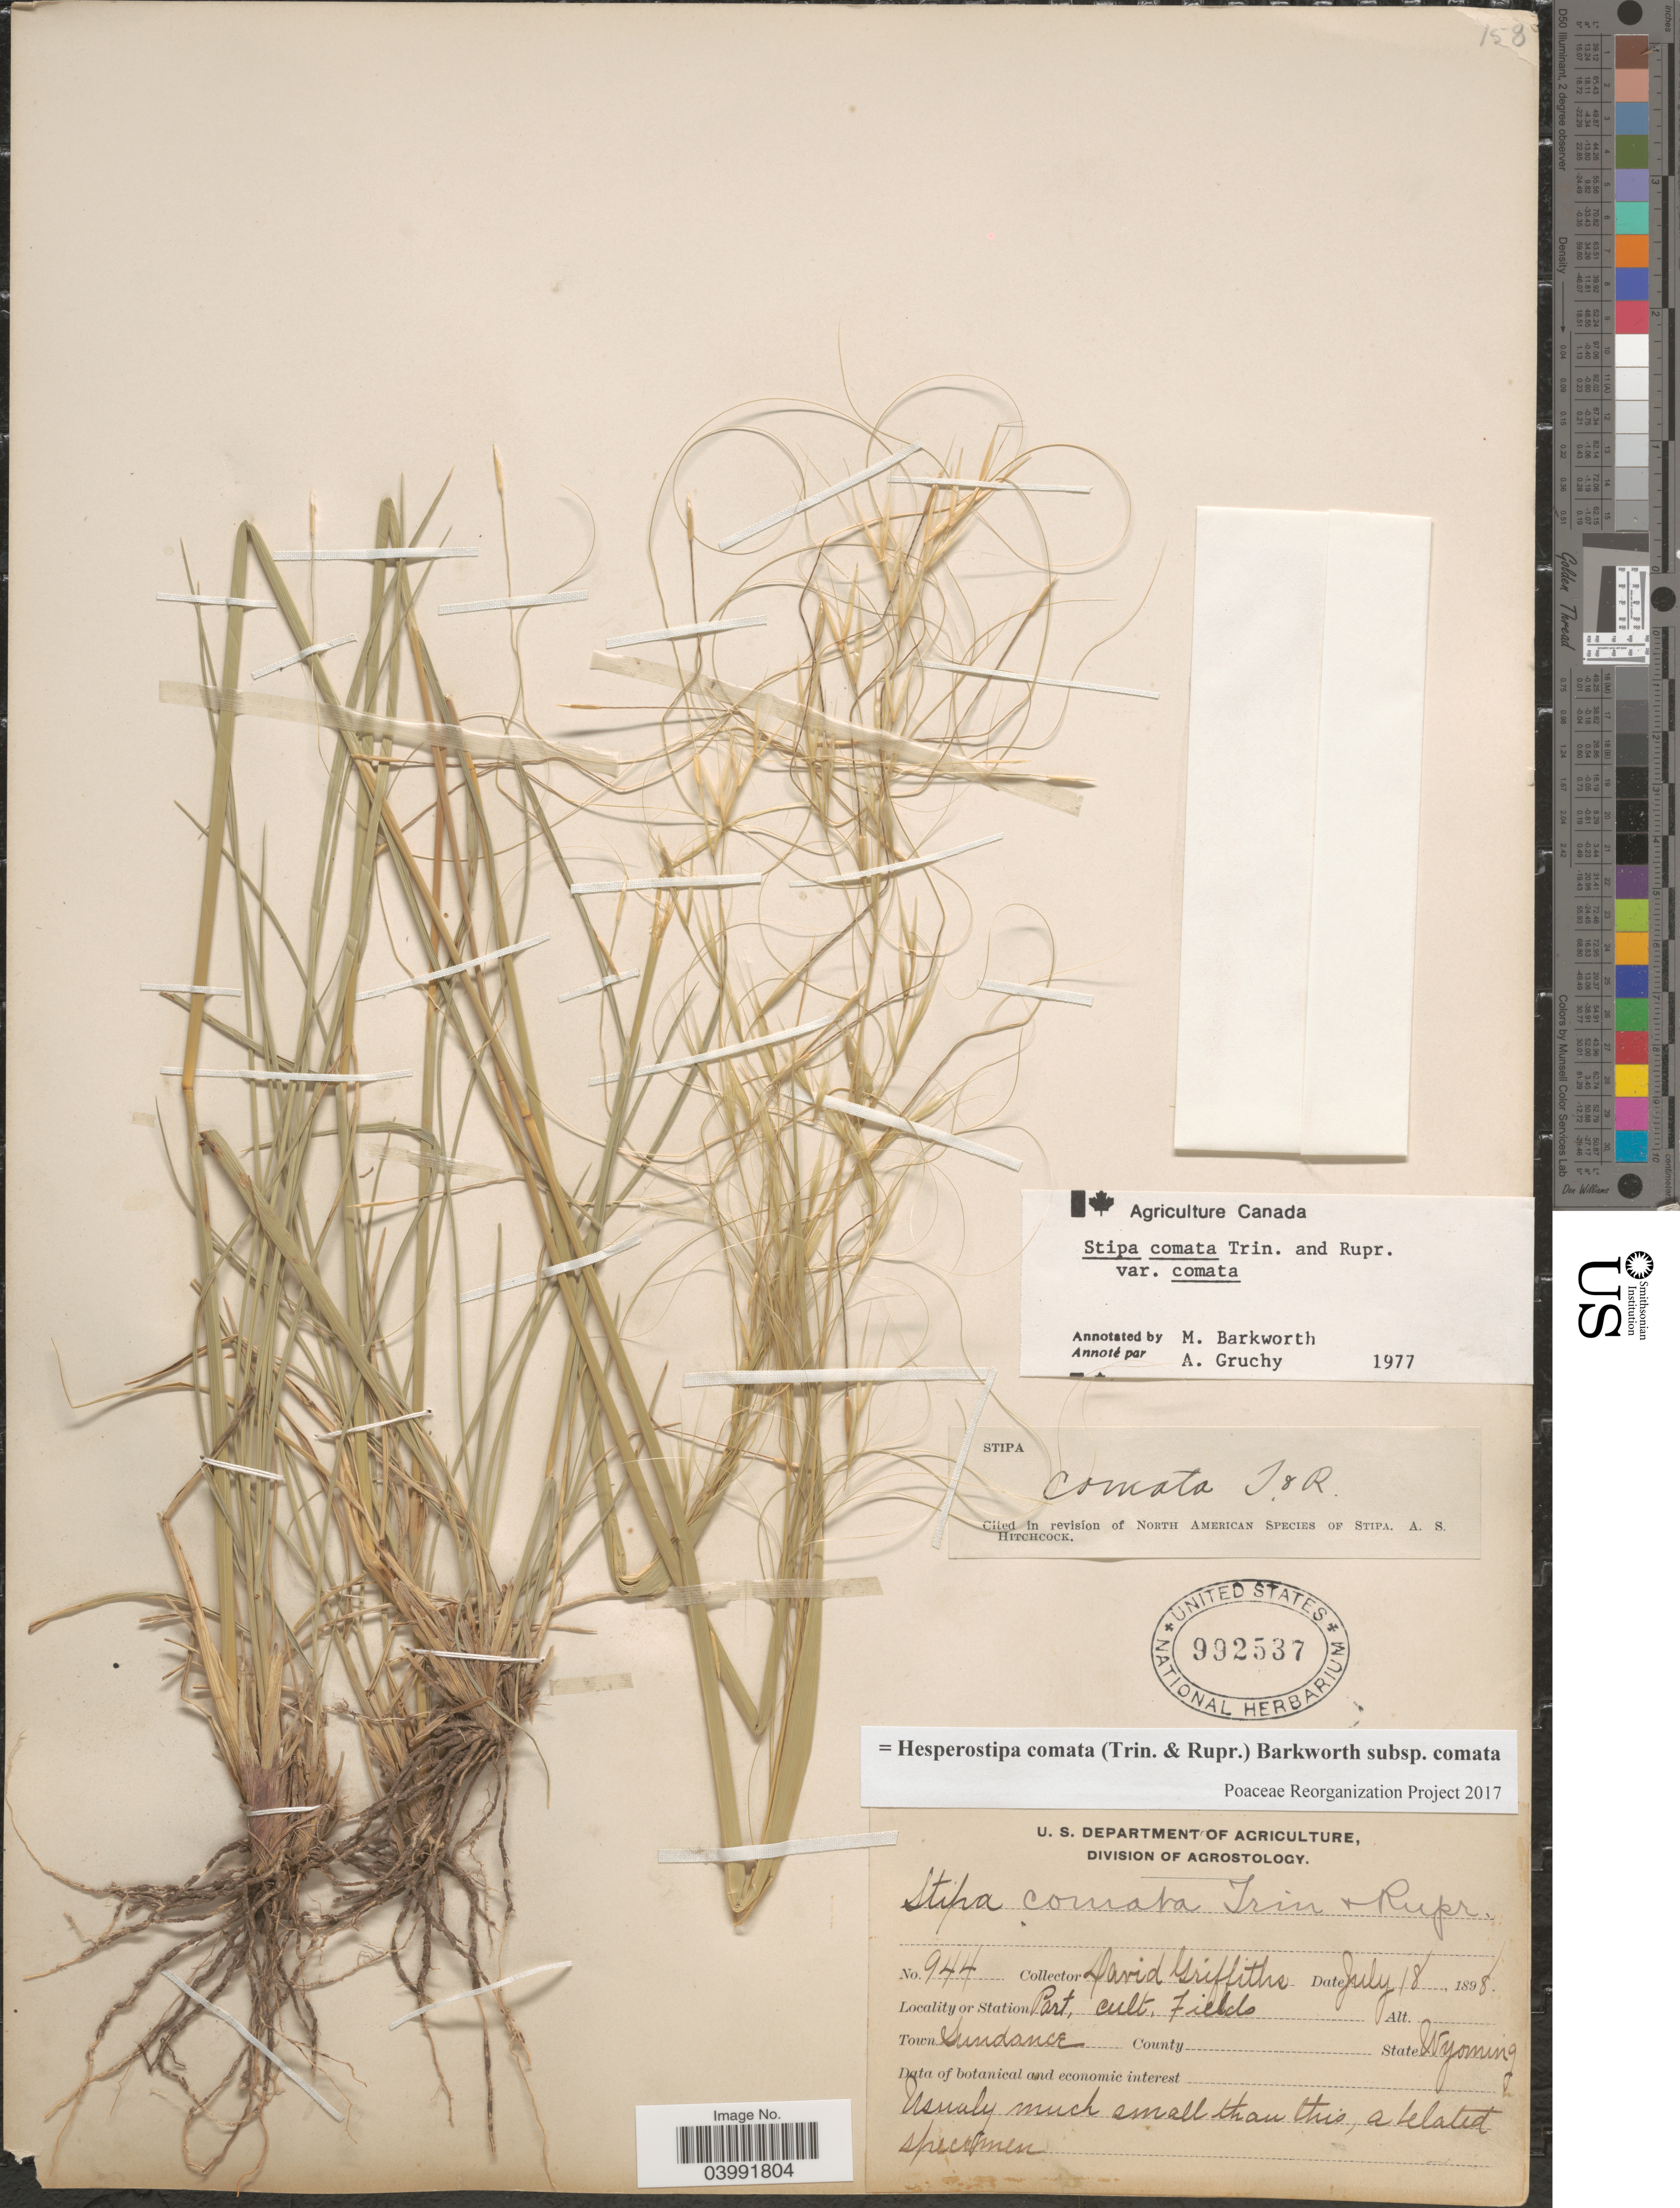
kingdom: Plantae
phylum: Tracheophyta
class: Liliopsida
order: Poales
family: Poaceae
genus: Hesperostipa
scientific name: Hesperostipa comata subsp. comata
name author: (Trin. & Rupr.) Barkworth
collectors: D. Griffiths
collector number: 944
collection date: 1898-07-18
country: United States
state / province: Wyoming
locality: Station Part, cult. Fields. Town Sundance.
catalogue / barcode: US 992537